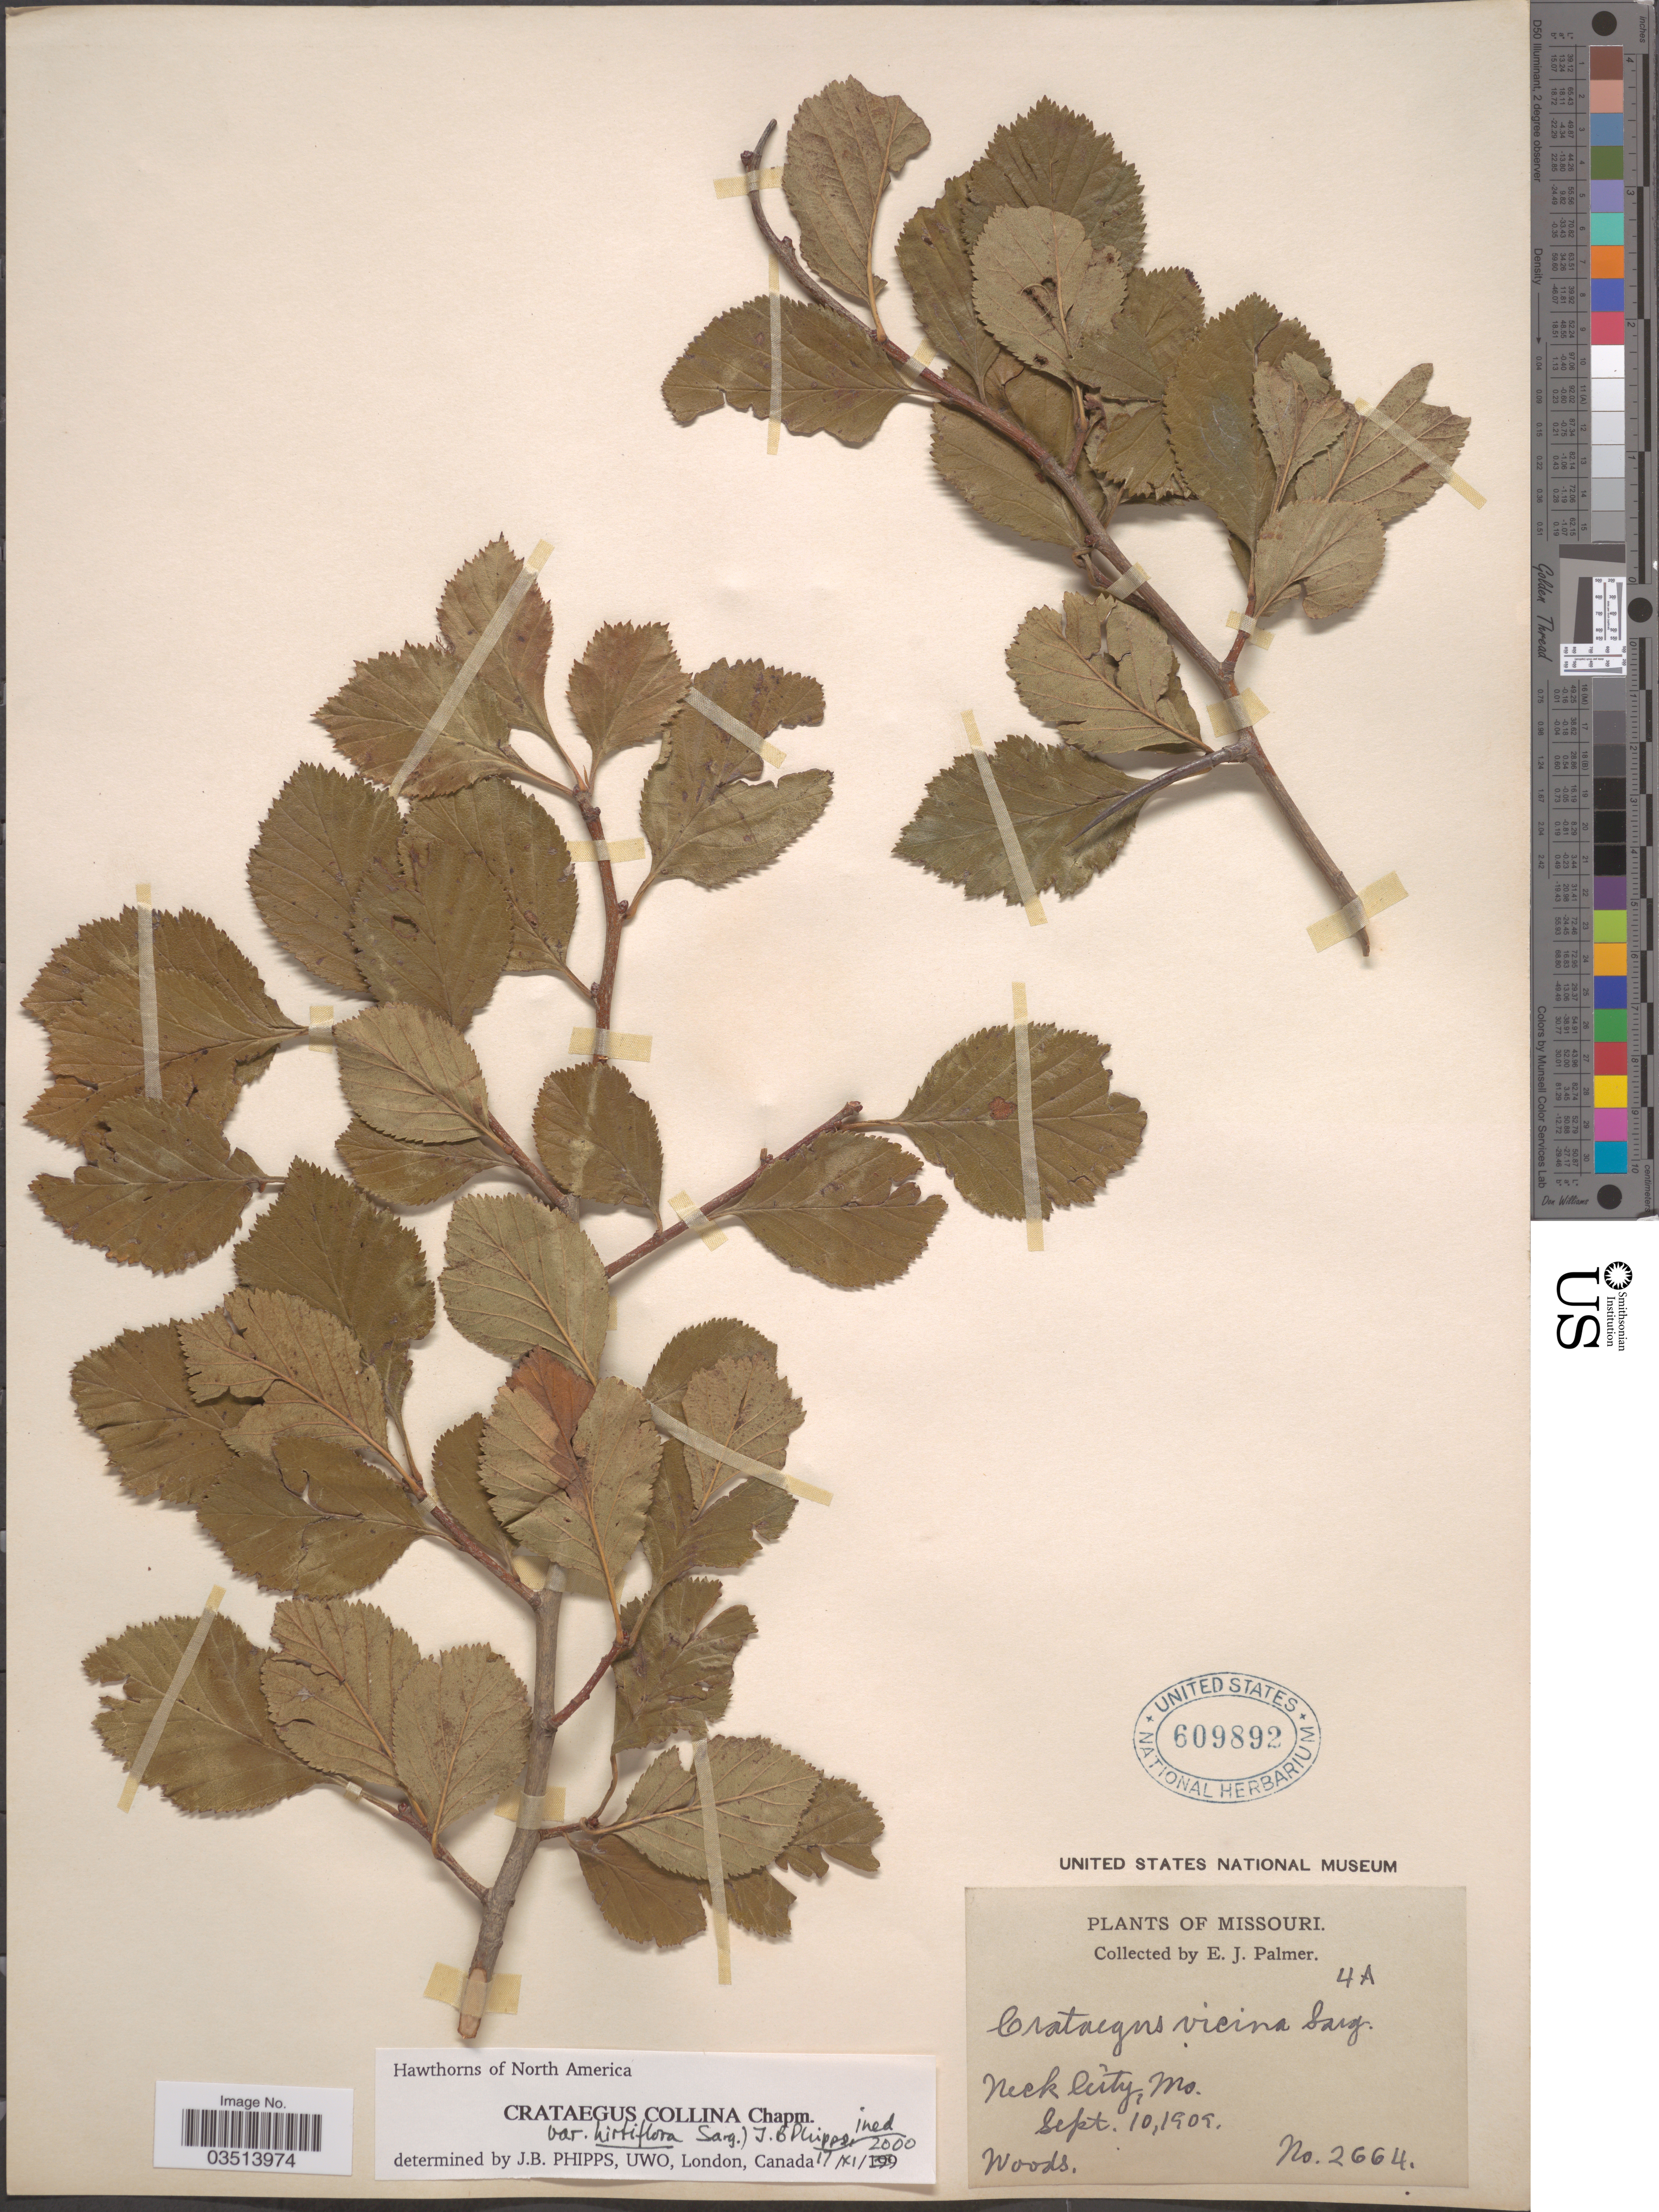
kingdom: Plantae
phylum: Tracheophyta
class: Magnoliopsida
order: Rosales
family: Rosaceae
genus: Crataegus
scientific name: Crataegus collina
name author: Chapm.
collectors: E. J. Palmer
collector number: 2664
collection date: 1909-09-10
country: United States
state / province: Missouri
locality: Neck City.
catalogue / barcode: US 609892